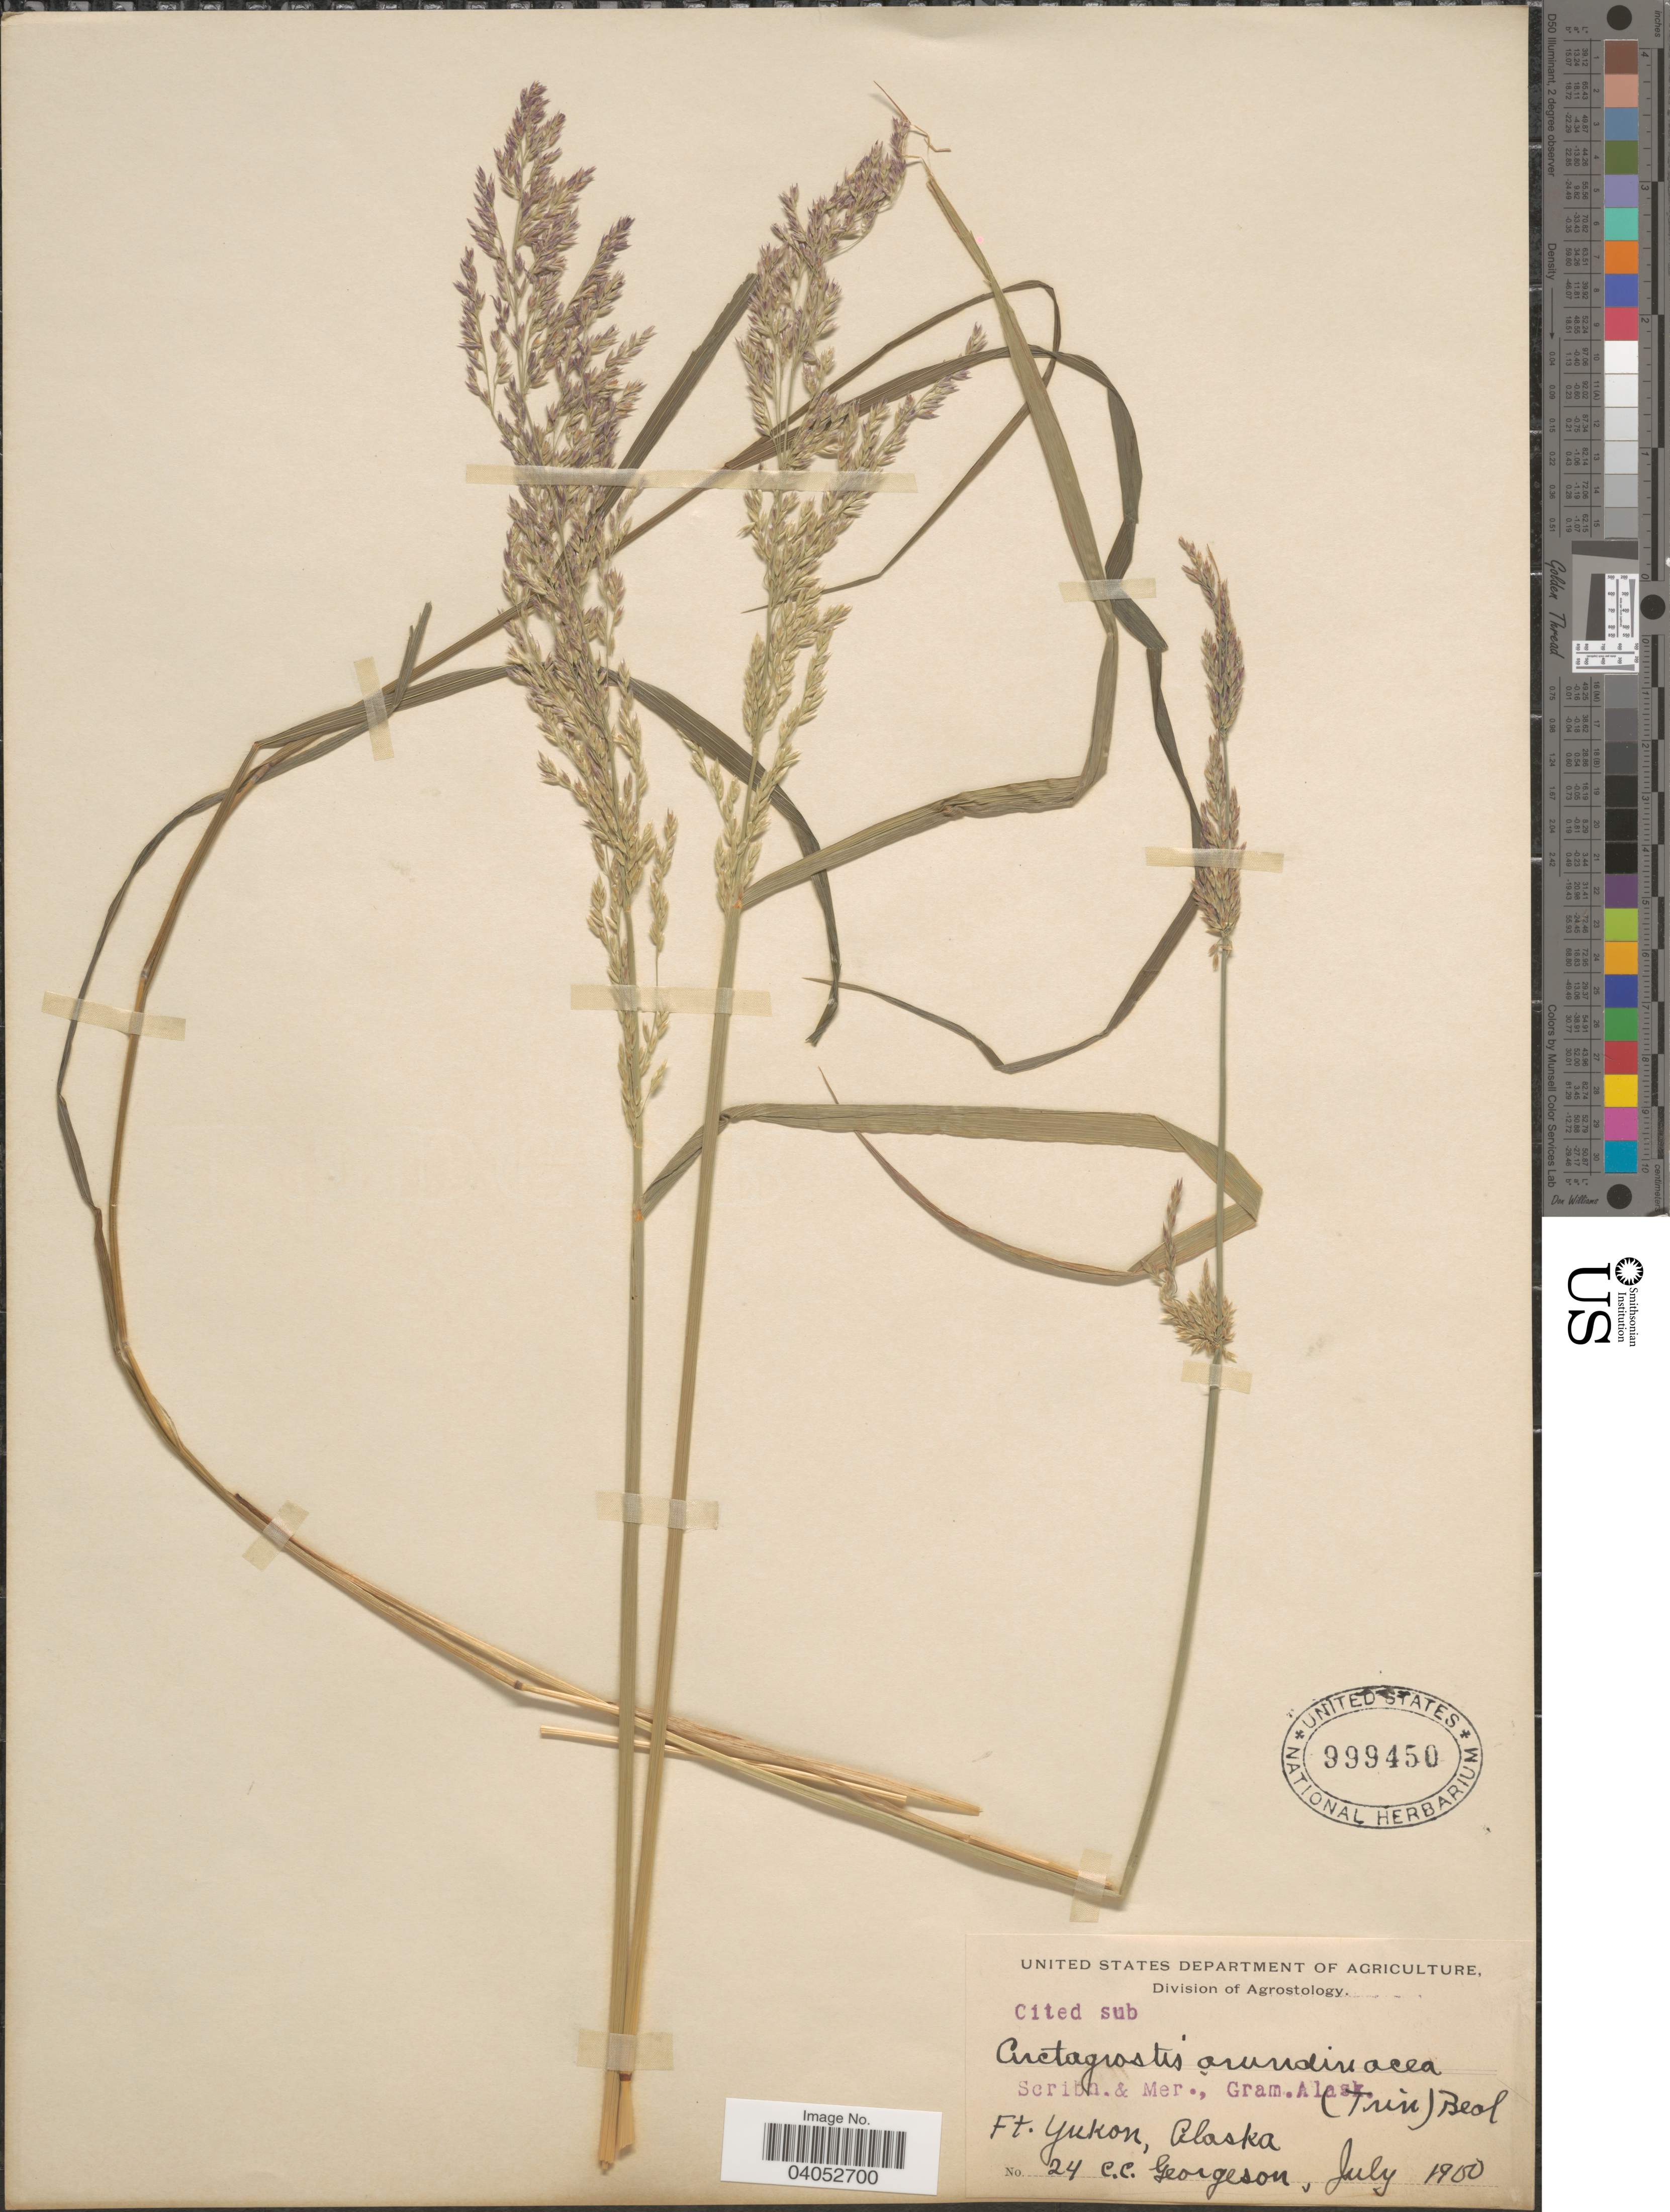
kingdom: Plantae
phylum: Tracheophyta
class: Liliopsida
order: Poales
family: Poaceae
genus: Arctagrostis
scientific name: Arctagrostis latifolia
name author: (R. Br.) Griseb.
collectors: C. Georgeson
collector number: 24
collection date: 1900-07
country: United States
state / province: Alaska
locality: Ft. Yukon.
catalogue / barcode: US 999450